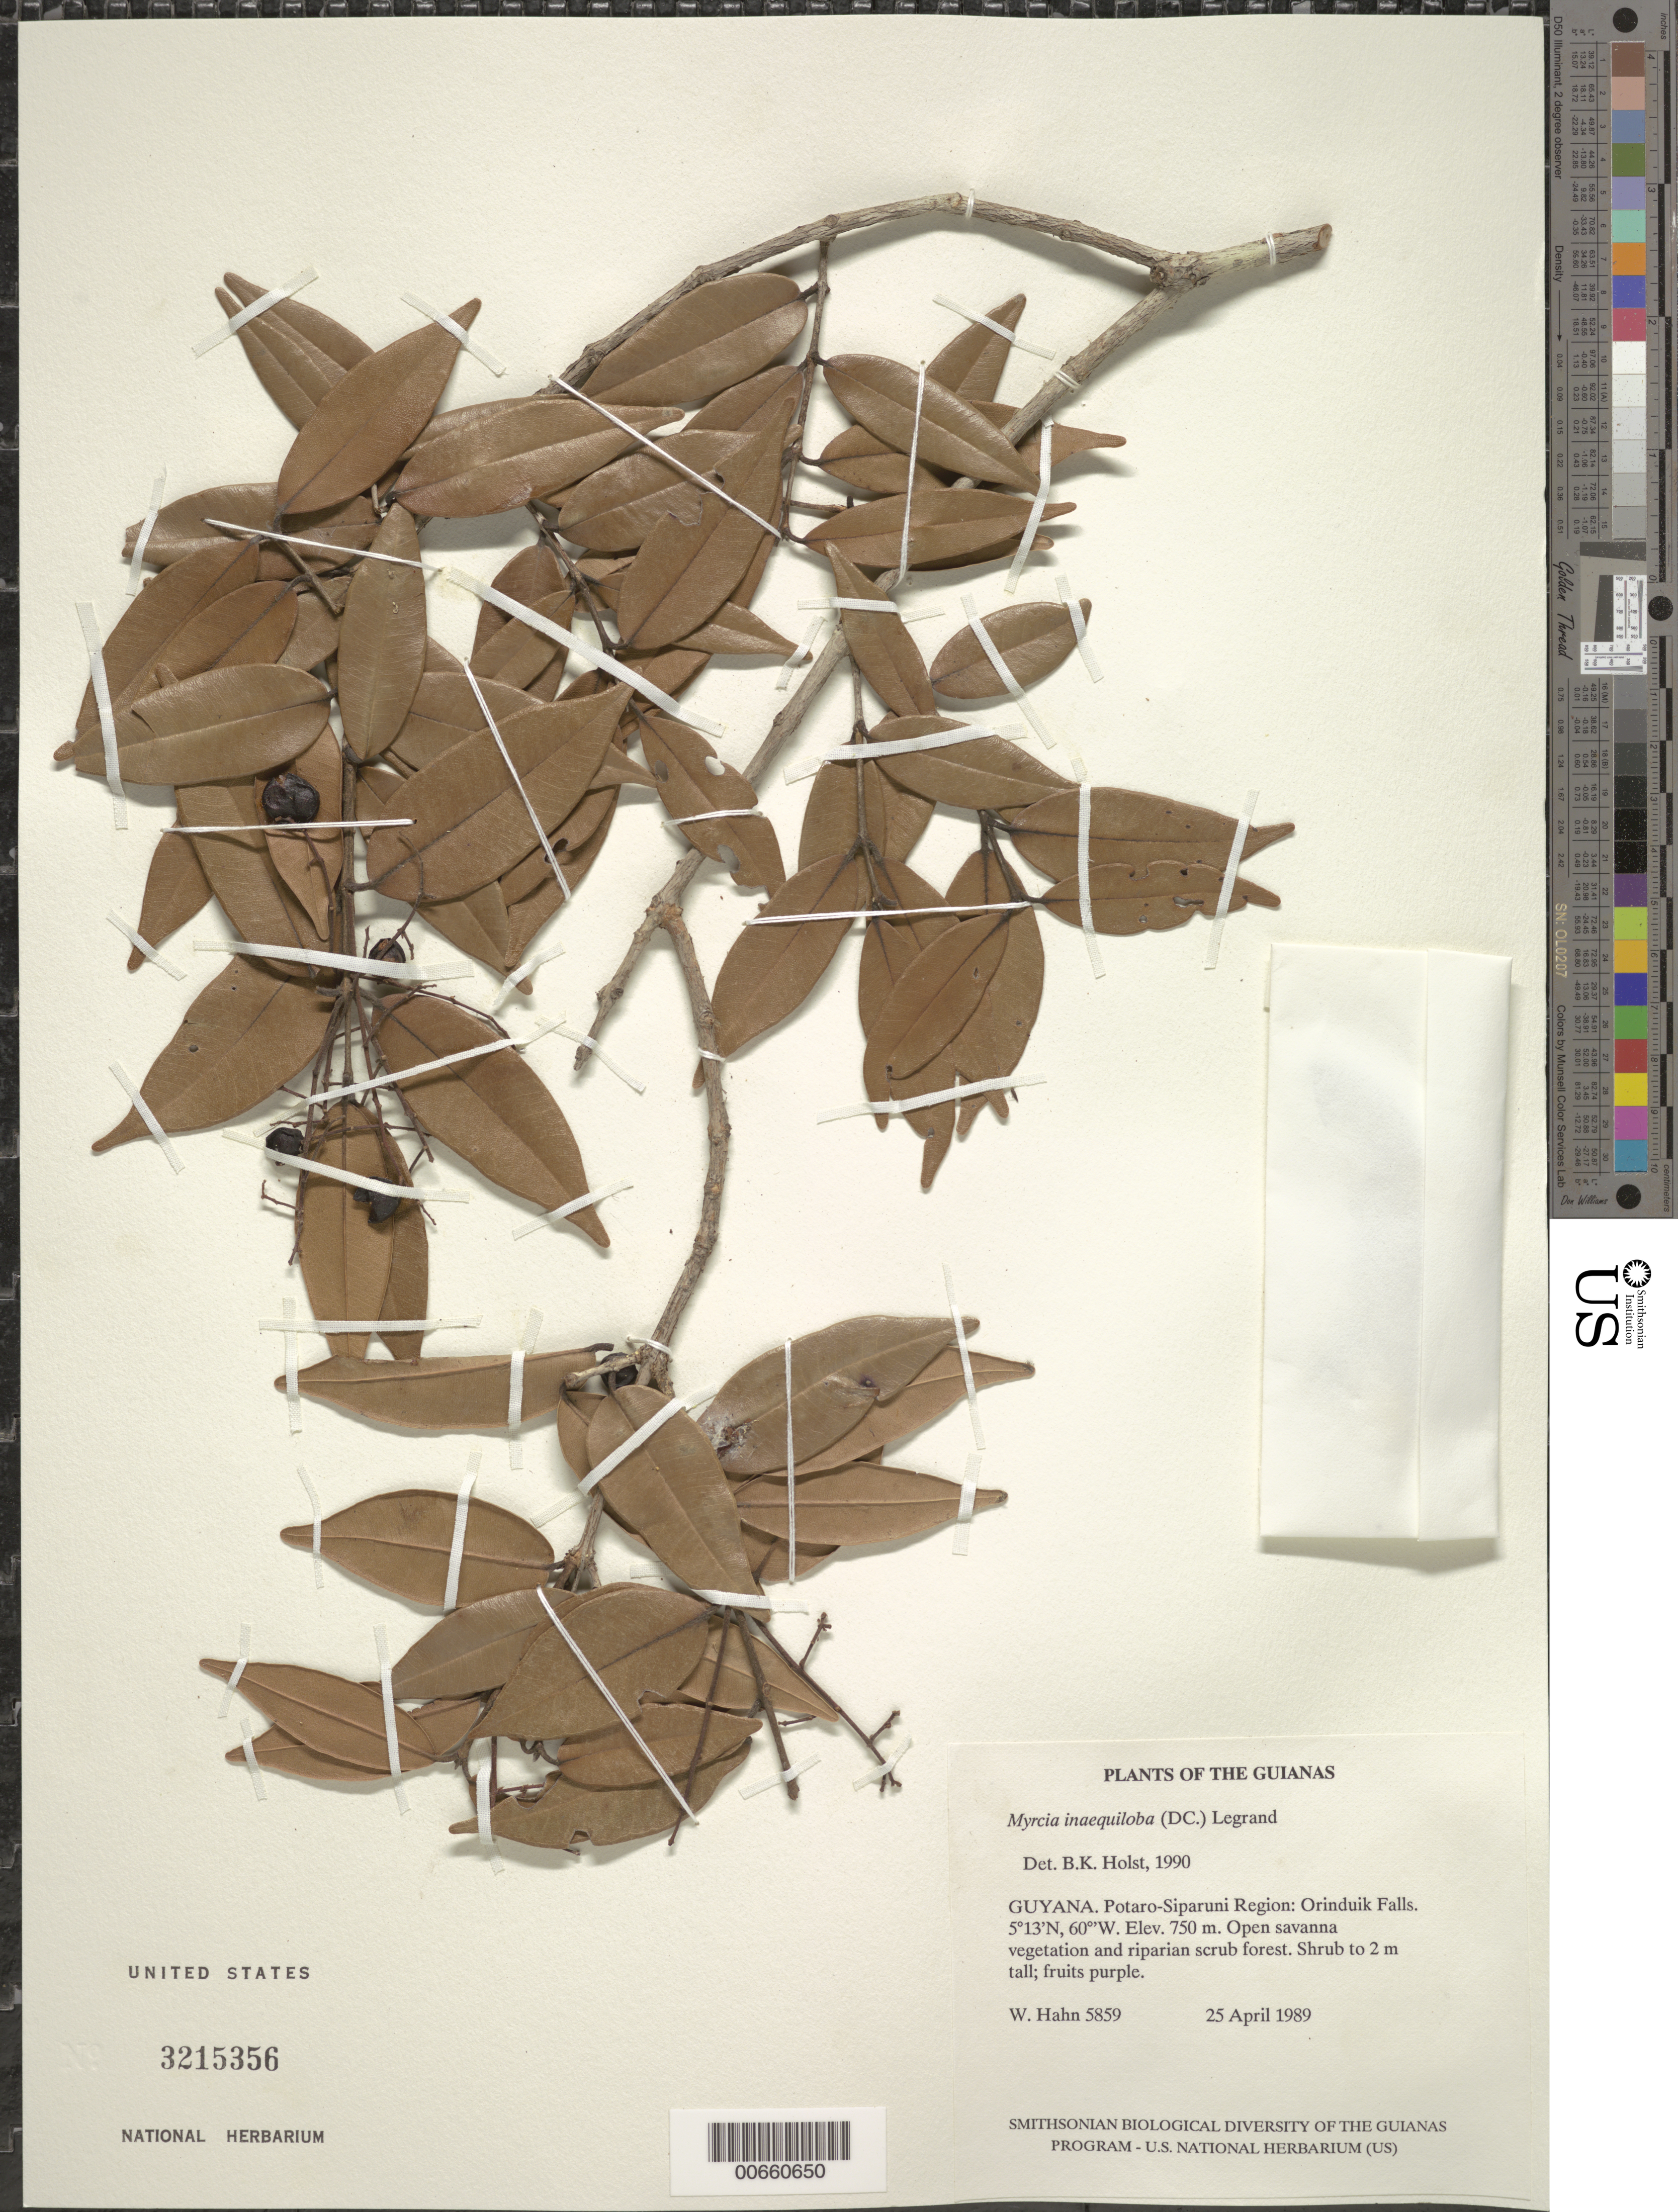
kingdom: Plantae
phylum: Tracheophyta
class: Magnoliopsida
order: Myrtales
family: Myrtaceae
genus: Myrcia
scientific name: Myrcia inaequiloba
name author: (DC.) D. Legrand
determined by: Holst, Bruce K.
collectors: W. Hahn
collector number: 5859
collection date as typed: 25 April 1989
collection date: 1989-04-25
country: Guyana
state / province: Potaro-Siparuni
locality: Orinduik Falls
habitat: Open savanna vegetation and riparian scrub forest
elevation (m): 750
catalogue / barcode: US 3215356